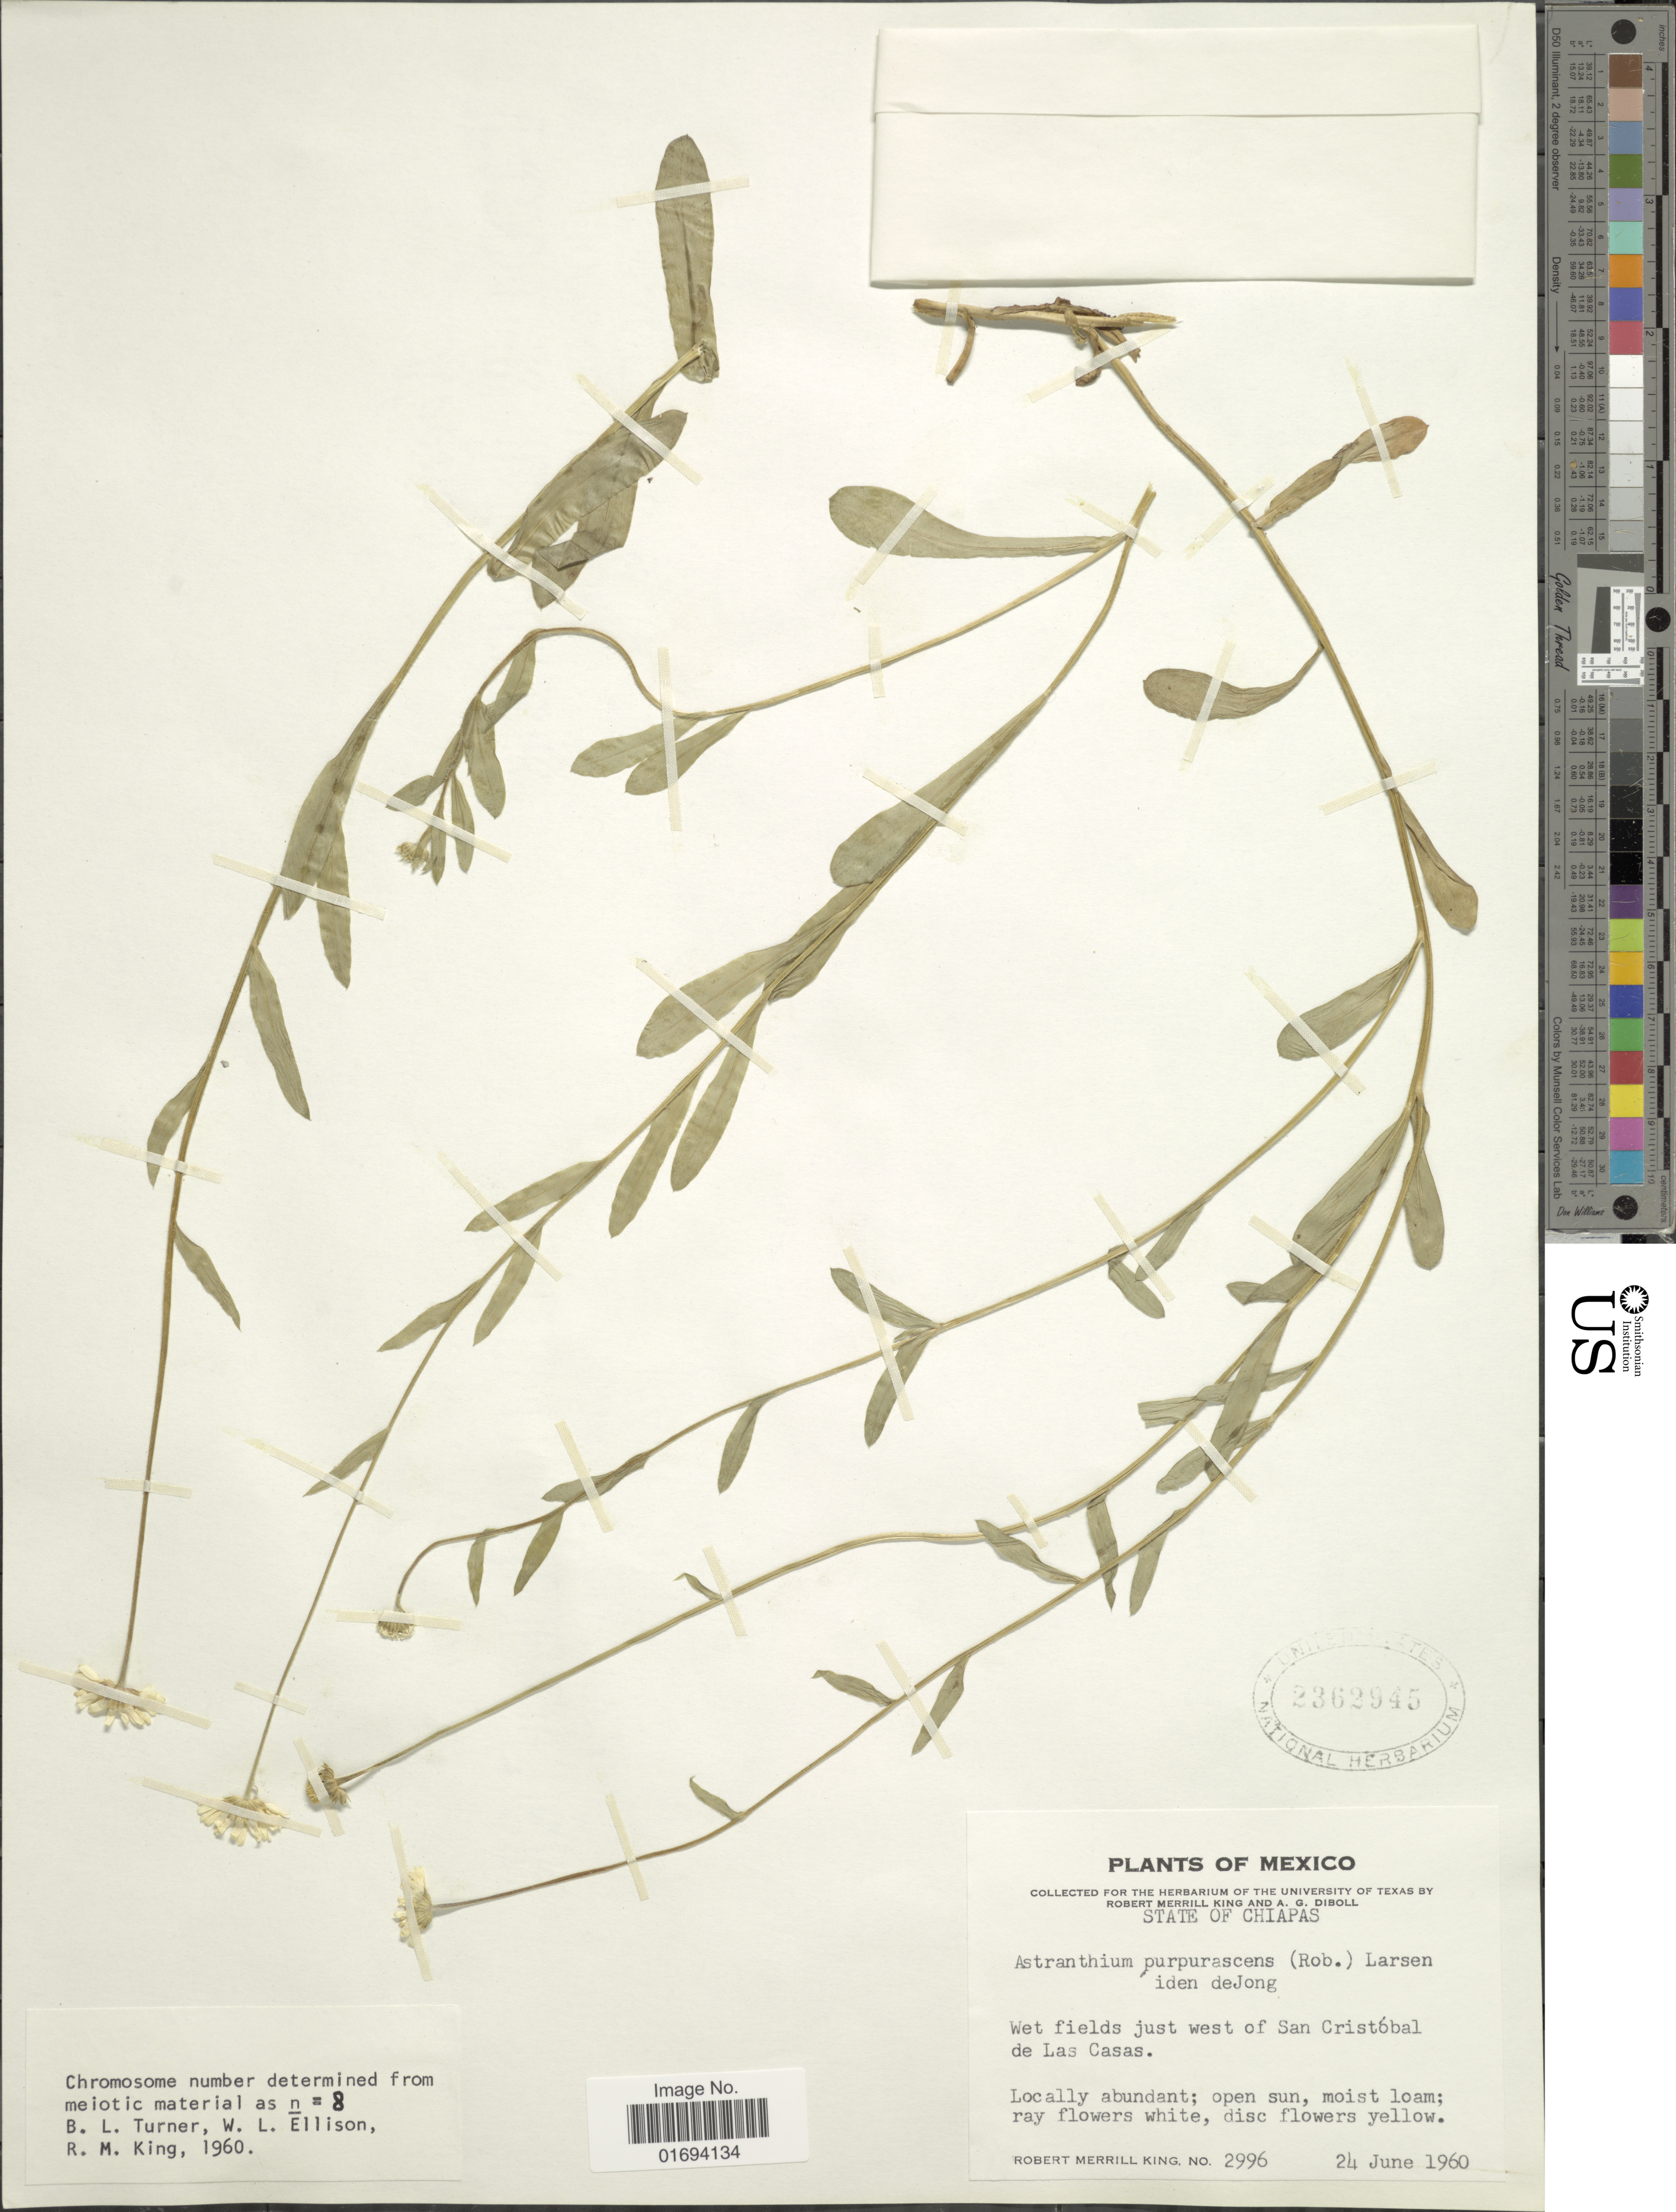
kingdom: Plantae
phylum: Tracheophyta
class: Magnoliopsida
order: Asterales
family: Asteraceae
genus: Astranthium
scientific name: Astranthium purpurascens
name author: (B.L. Rob.) Larsen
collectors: R. M. King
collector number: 2996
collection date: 1960-06-24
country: Mexico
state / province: Chiapas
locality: Wet fields just west of San Cristobal de Las Casas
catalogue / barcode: US 2362945